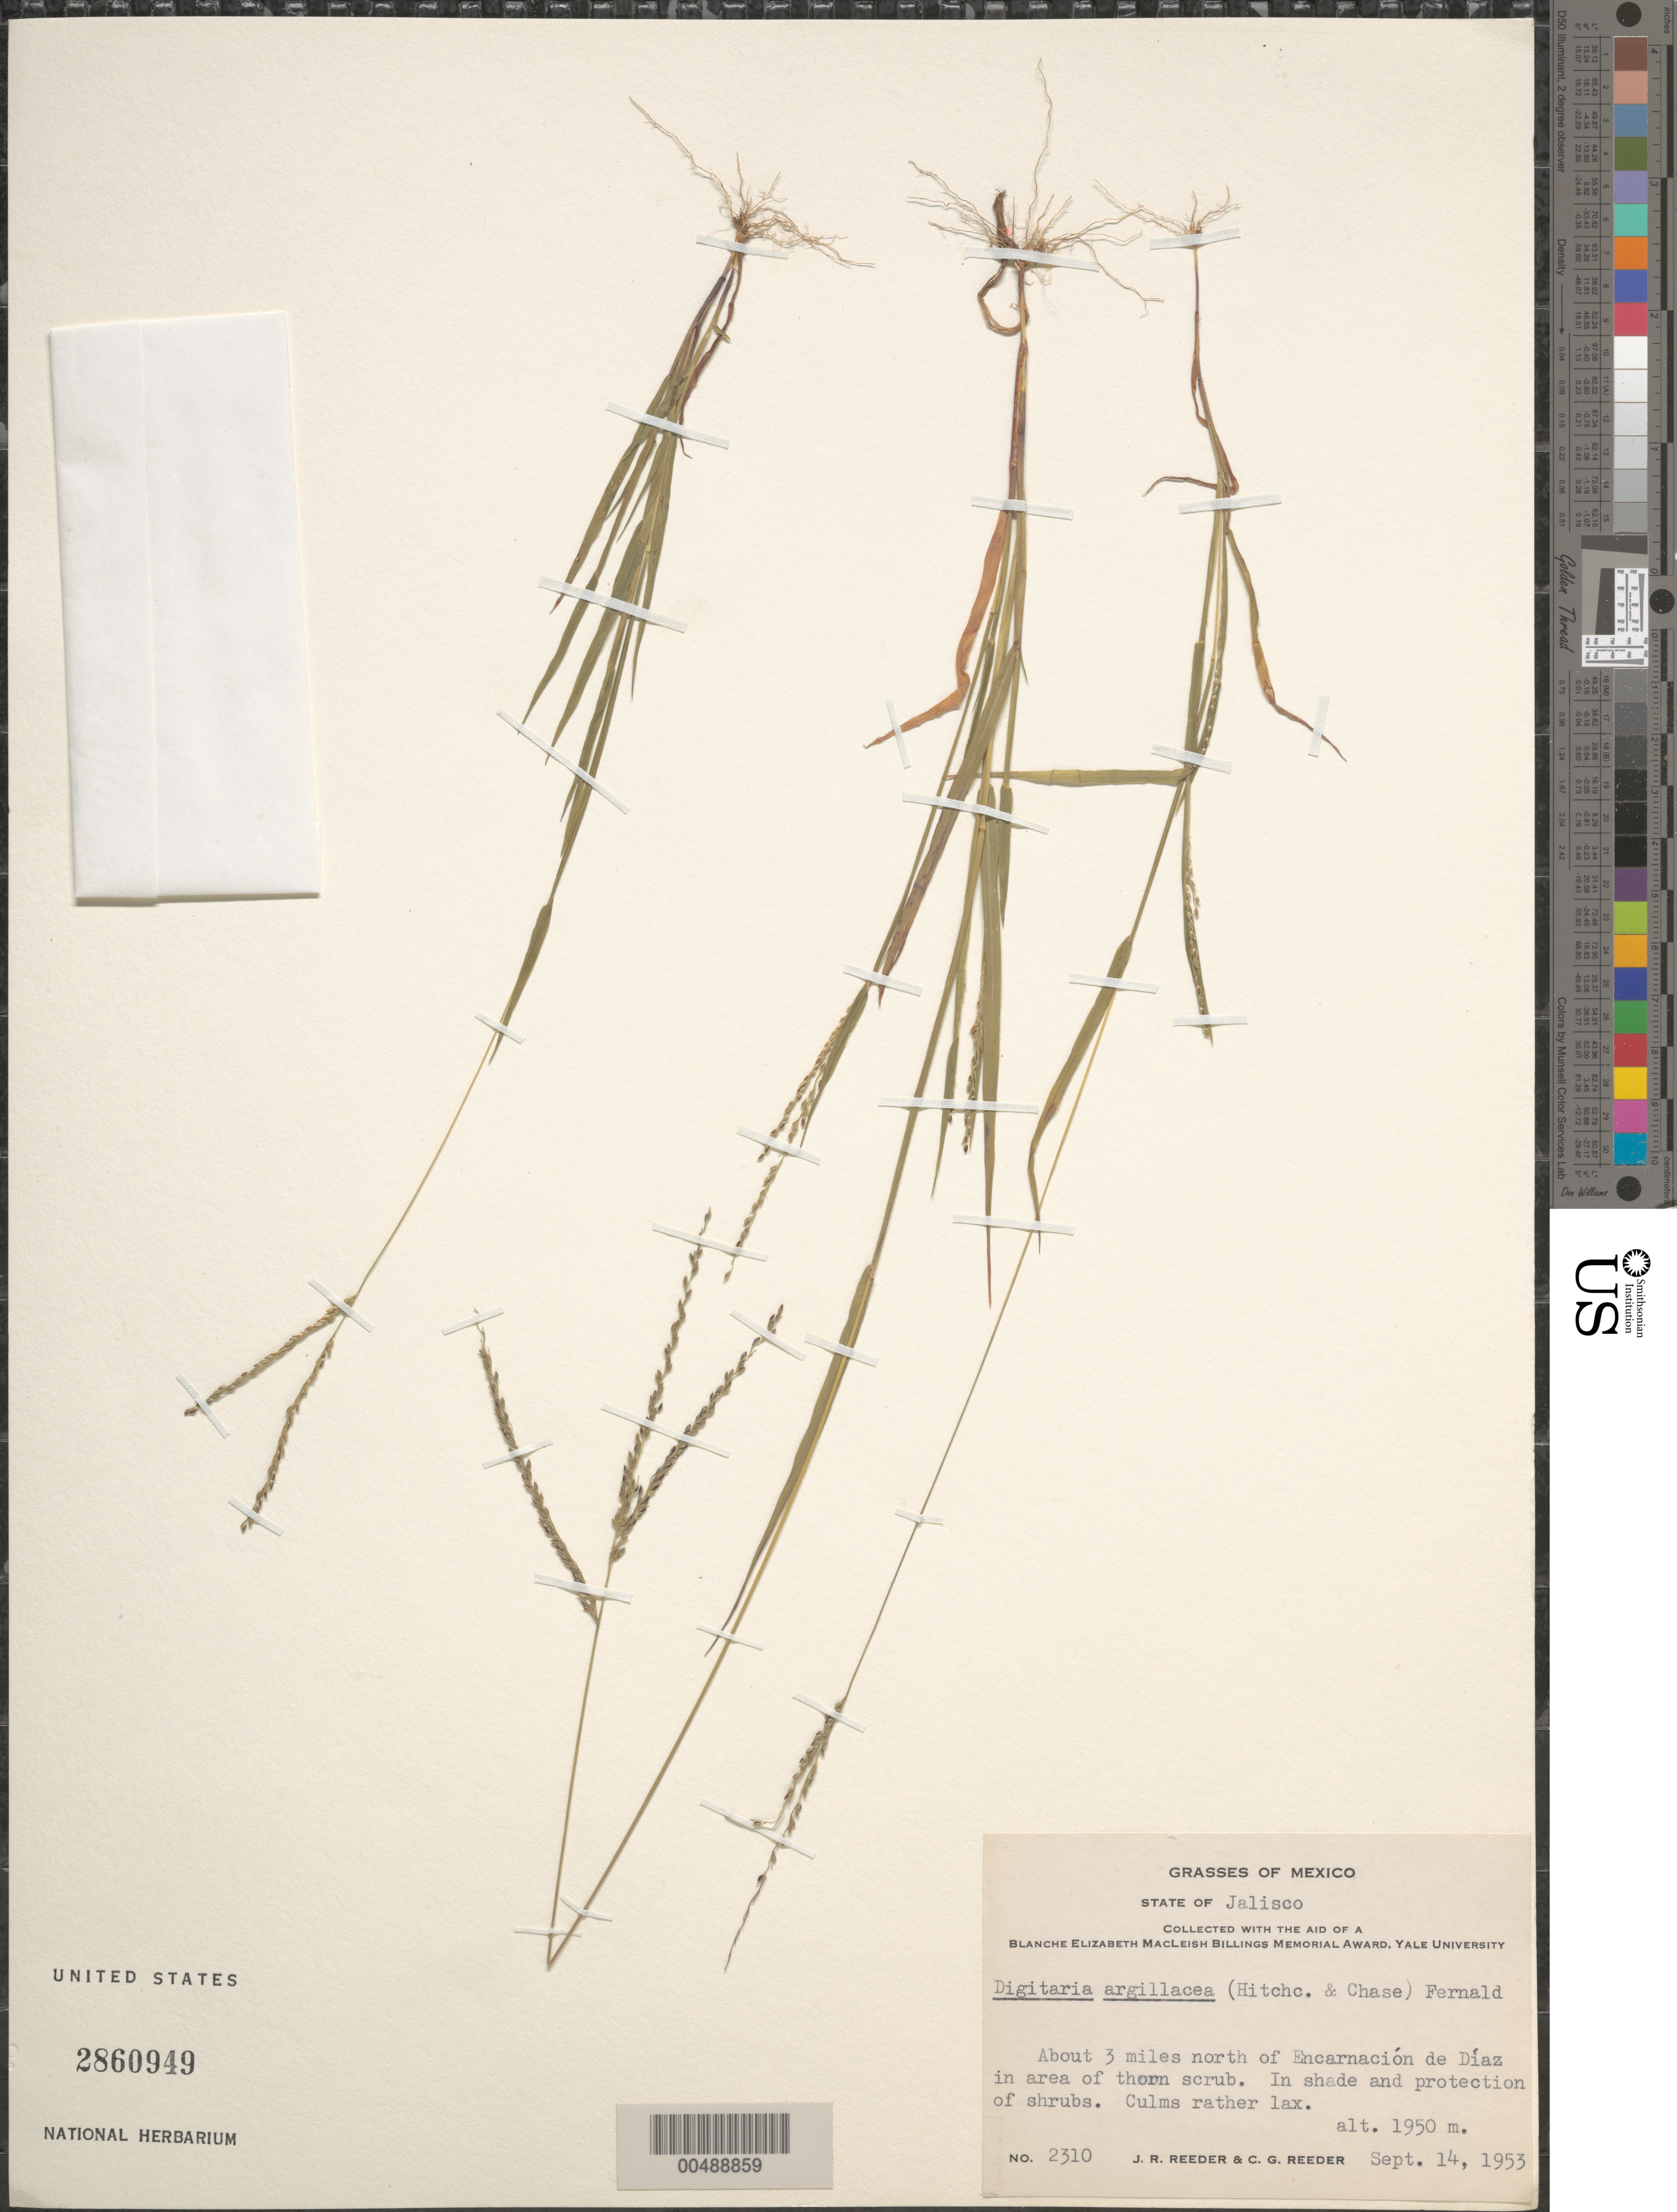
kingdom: Plantae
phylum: Tracheophyta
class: Liliopsida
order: Poales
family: Poaceae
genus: Digitaria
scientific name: Digitaria argillacea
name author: (Hitchc. & Chase) Fernald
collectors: J. R. Reeder & C. G. Reeder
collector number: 2310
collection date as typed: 14 Sep 1953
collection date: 1953-09-14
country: Mexico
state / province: Jalisco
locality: Ca. 3 mi N of Encarnación de Díaz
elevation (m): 1950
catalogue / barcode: US 2860949